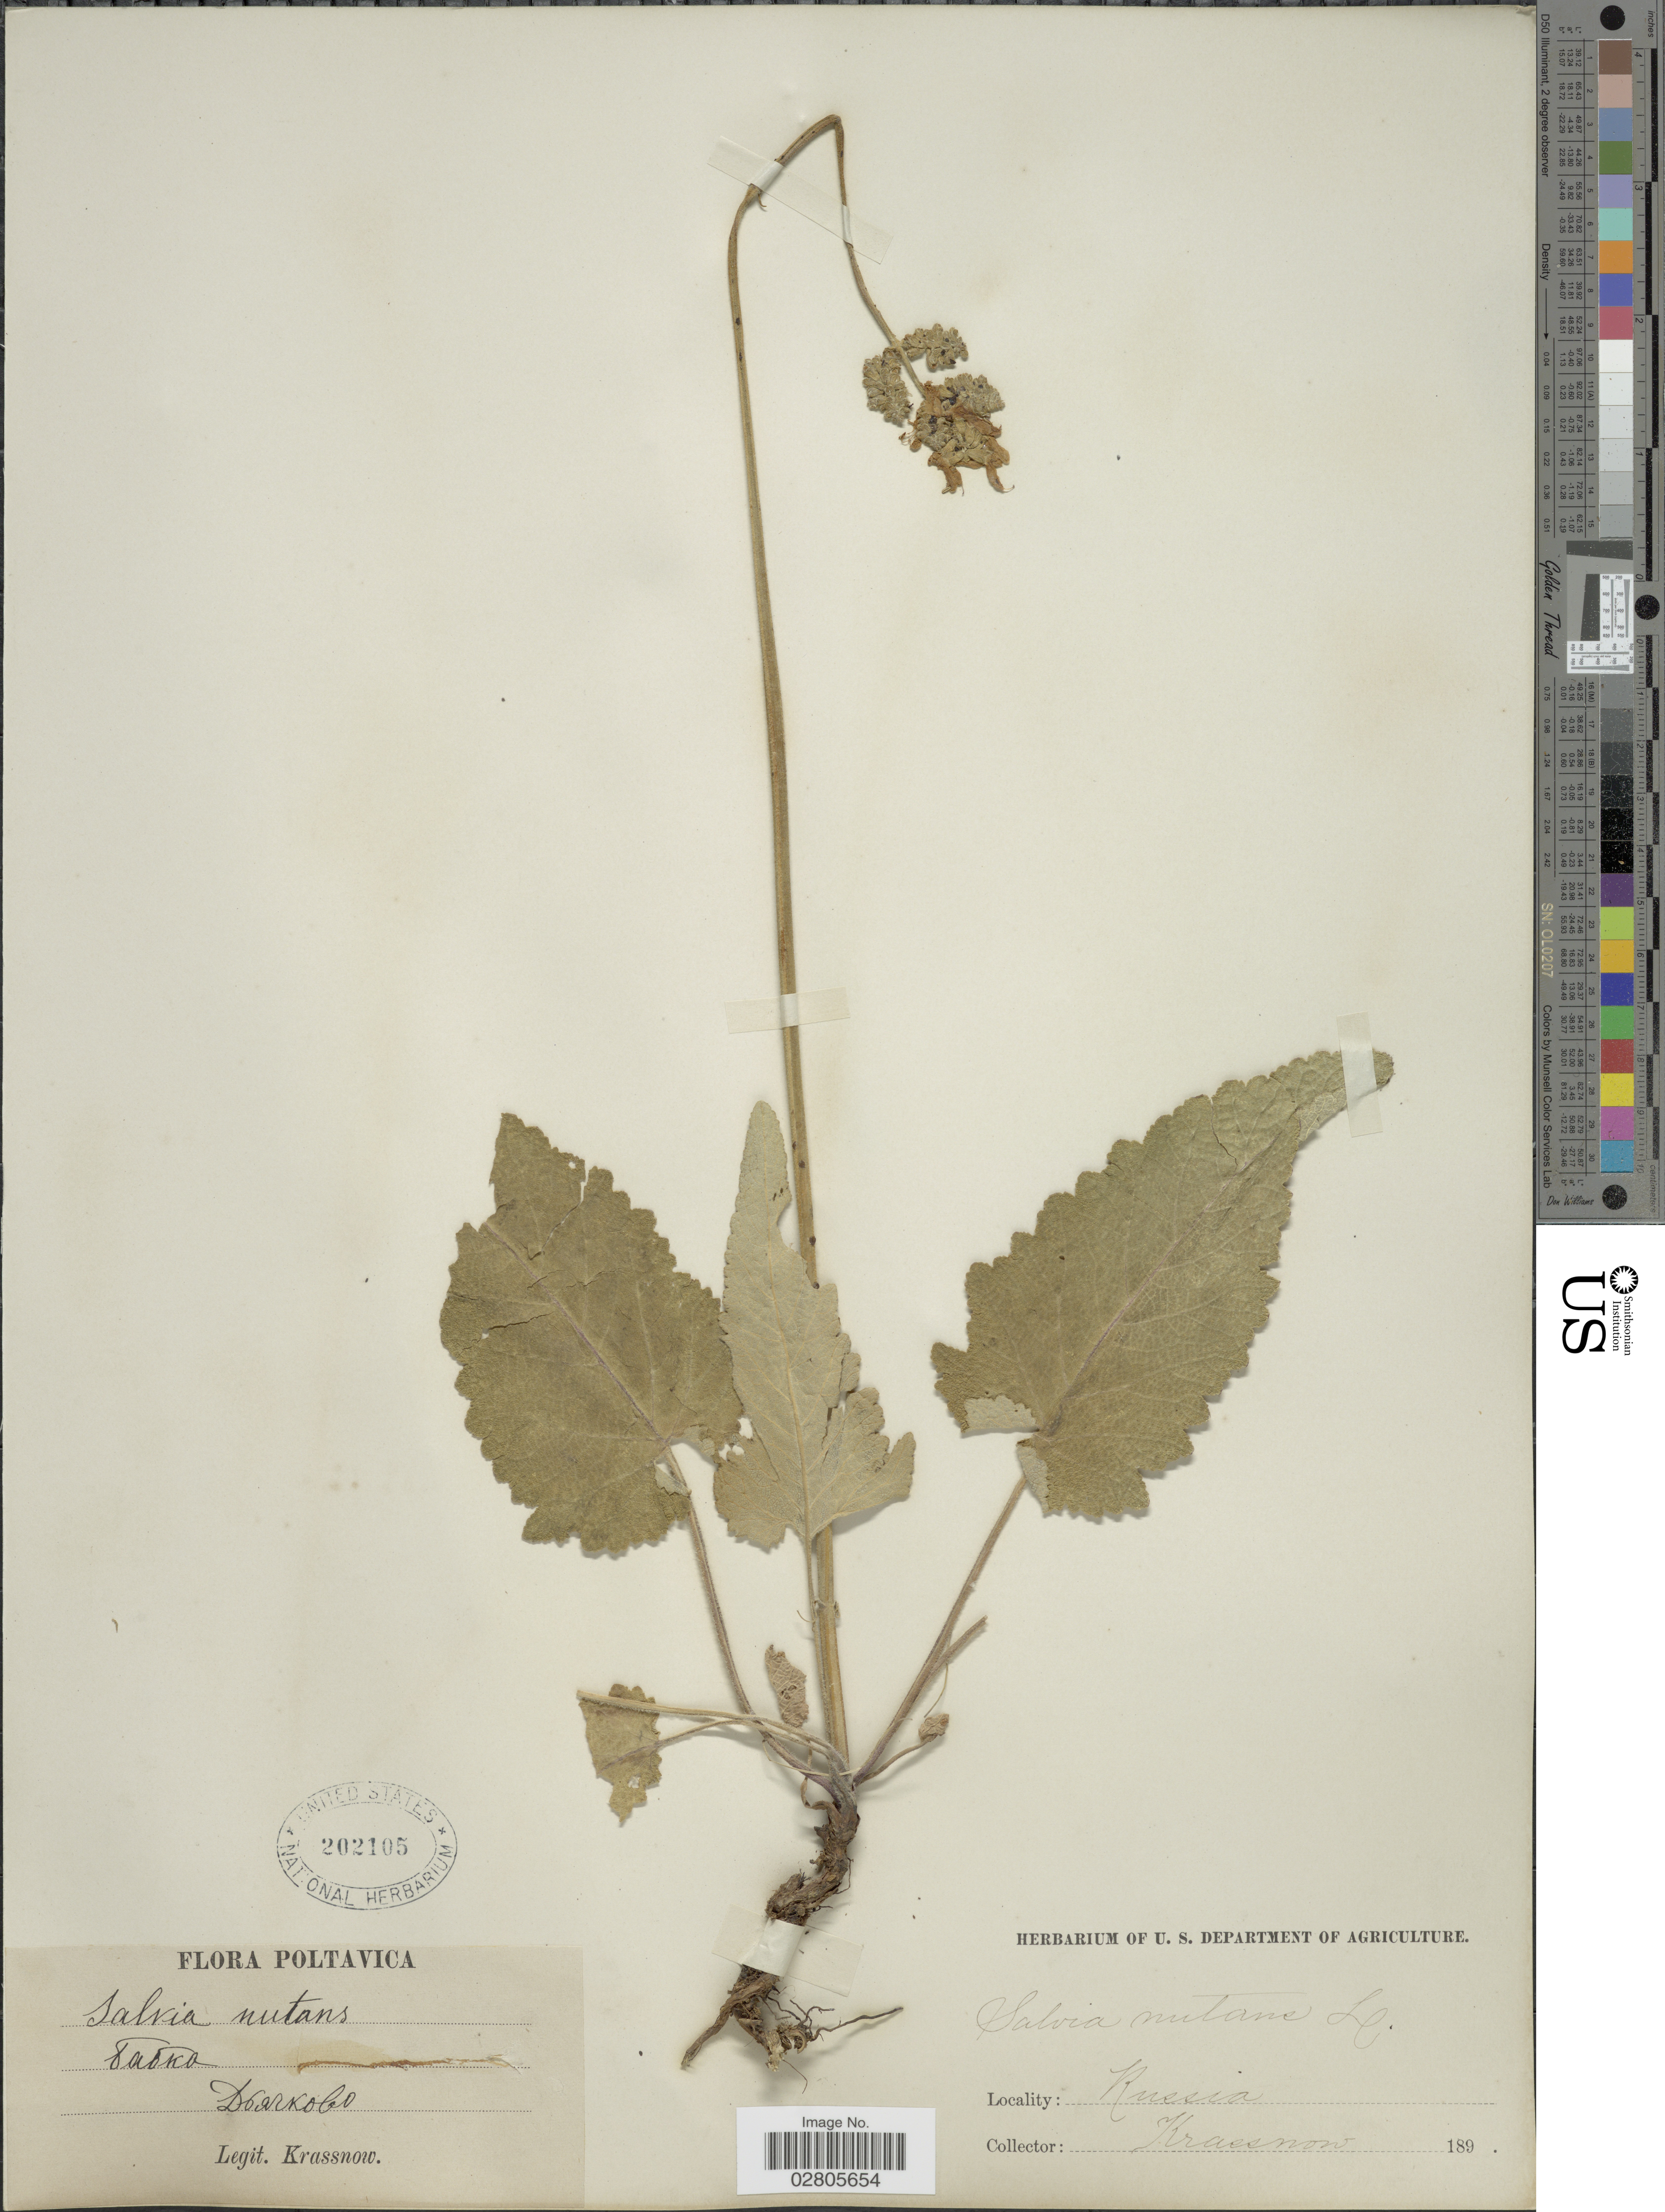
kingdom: Plantae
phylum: Tracheophyta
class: Magnoliopsida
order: Lamiales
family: Lamiaceae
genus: Salvia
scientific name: Salvia nutans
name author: L.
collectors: -. Krassnow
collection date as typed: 189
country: Ukraine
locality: Poltavica. X. X.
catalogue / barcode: US 202105